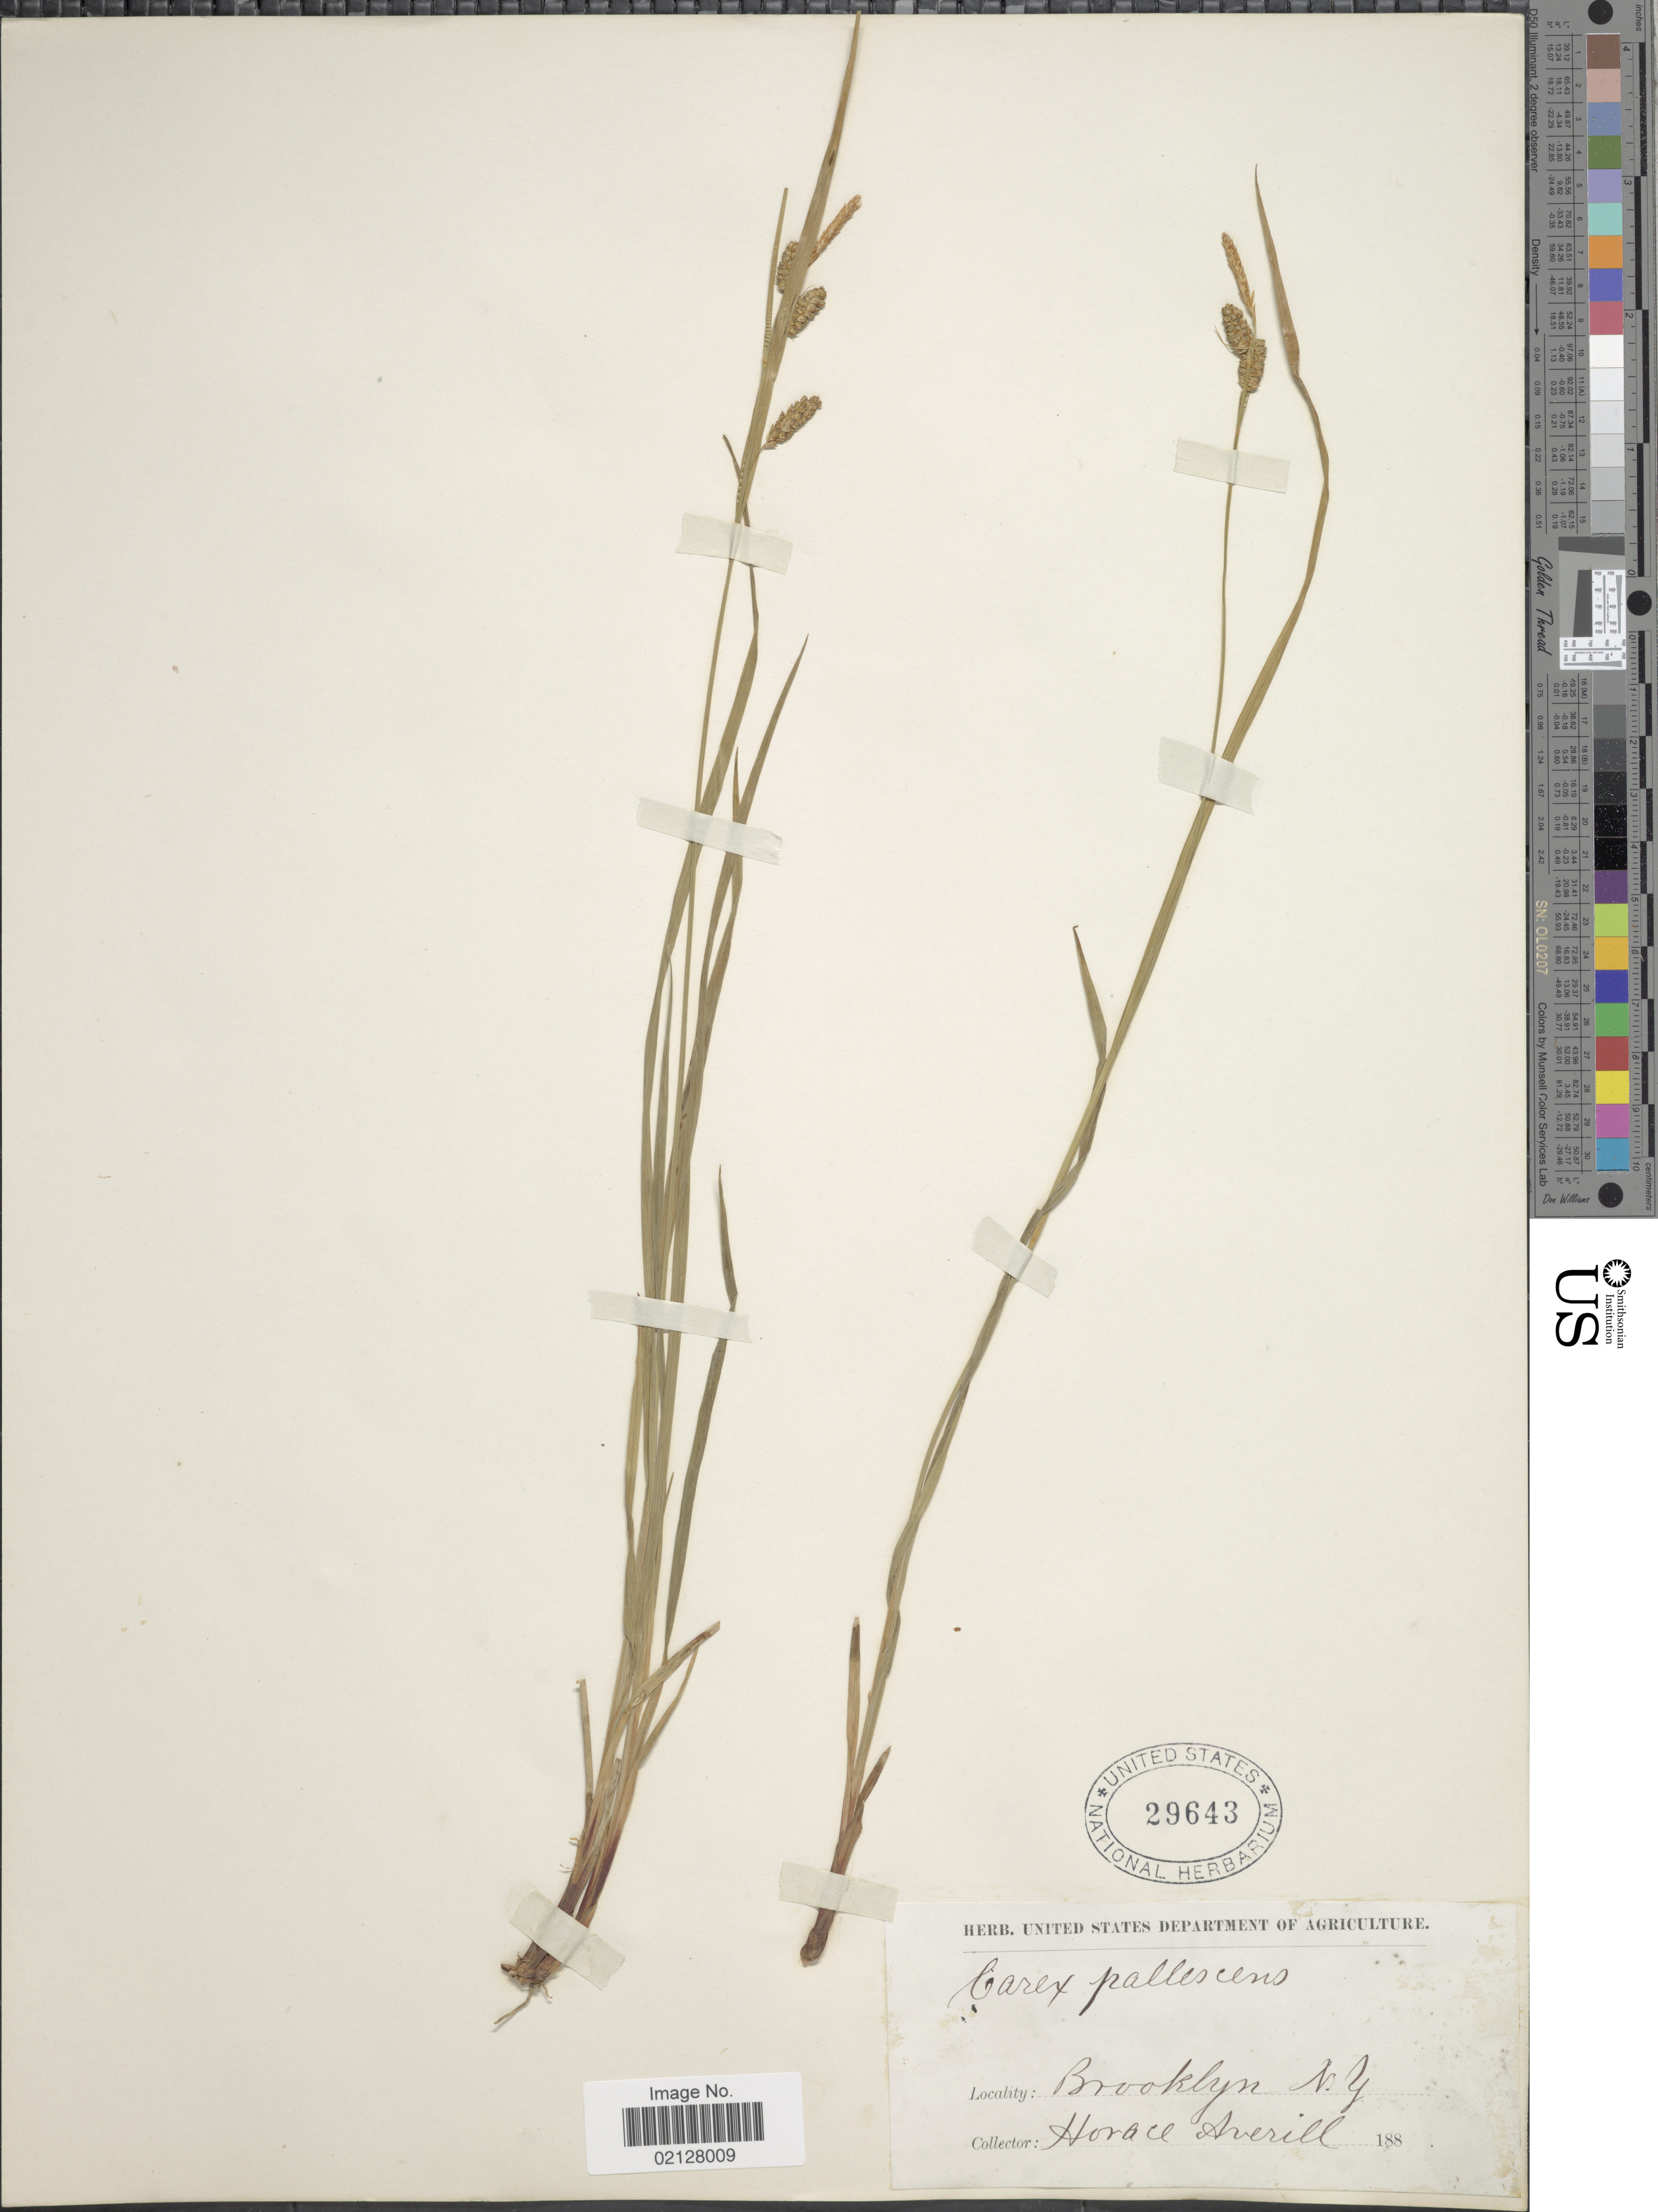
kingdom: Plantae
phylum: Tracheophyta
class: Liliopsida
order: Poales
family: Cyperaceae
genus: Carex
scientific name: Carex pallescens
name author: L.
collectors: H. Averill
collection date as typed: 188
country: United States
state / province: New York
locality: Brooklyn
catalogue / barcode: US 29643